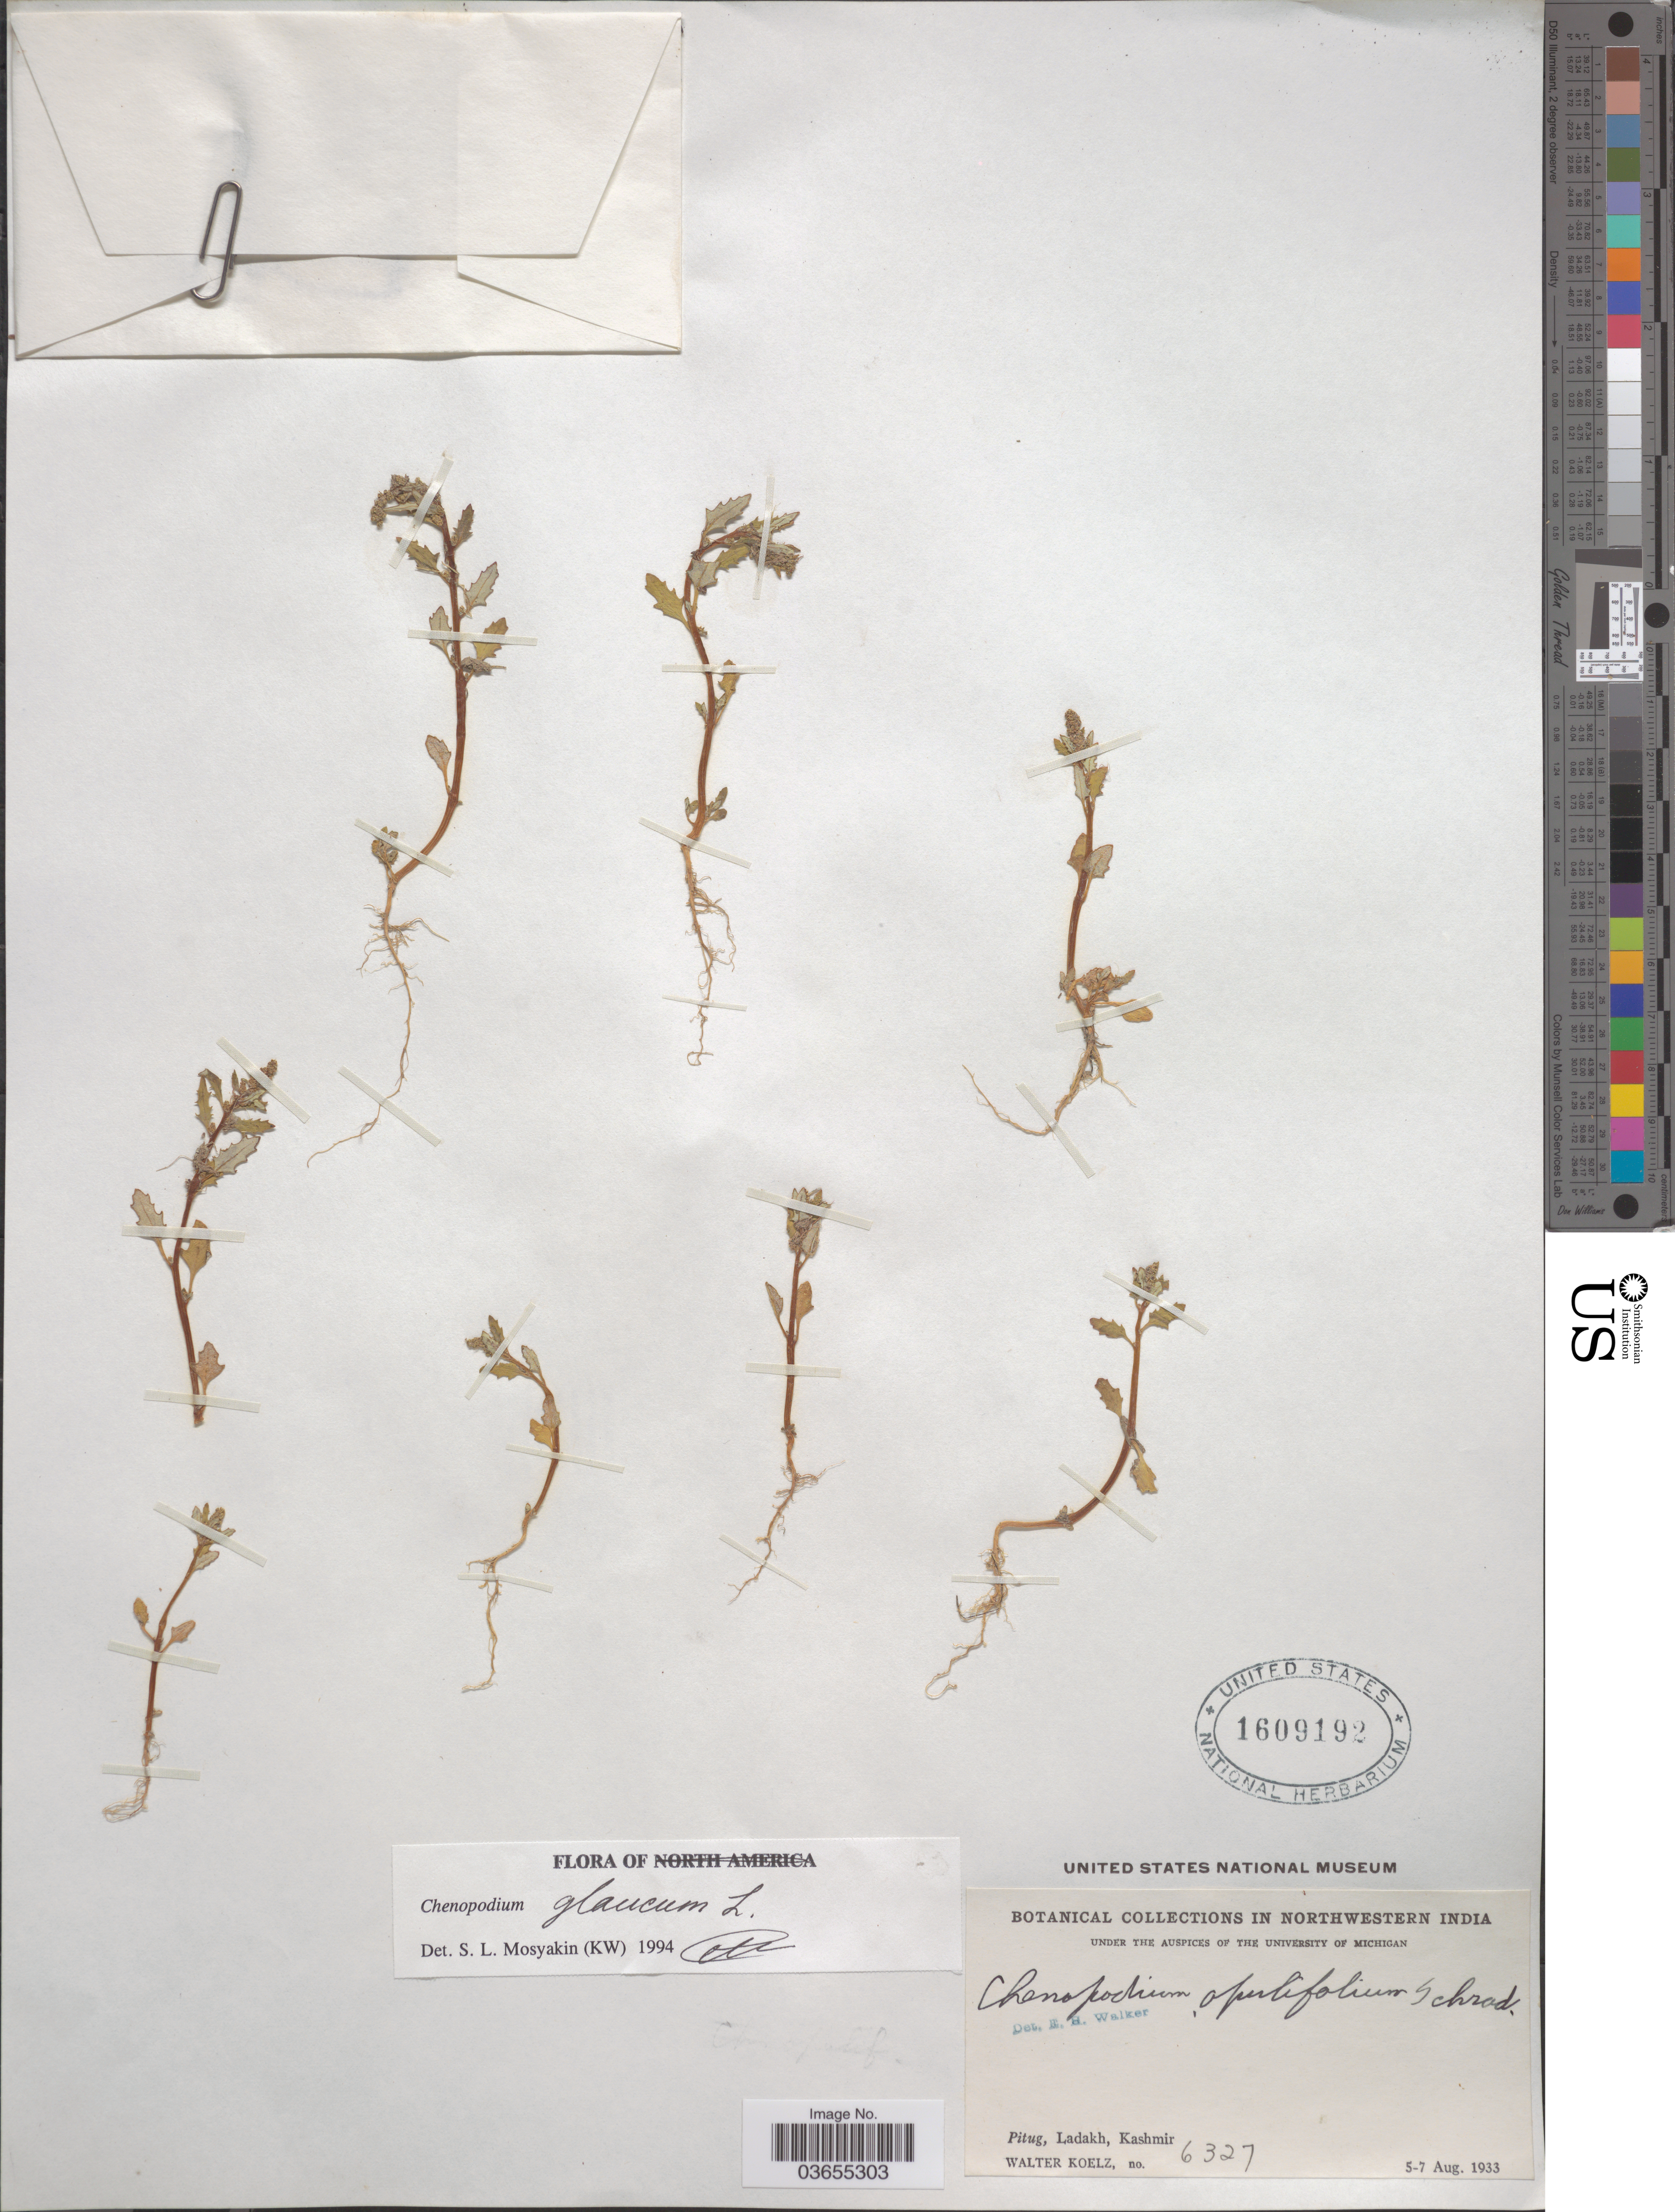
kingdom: Plantae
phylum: Tracheophyta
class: Magnoliopsida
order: Caryophyllales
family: Amaranthaceae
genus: Chenopodium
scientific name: Chenopodium glaucum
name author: L.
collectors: W. N. Koelz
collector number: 6327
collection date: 1933-08-05/1933-08-07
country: India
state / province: Jammu and Kashmir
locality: Northwestern India. Pitug, Ladakh, Kashmir.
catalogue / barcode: US 1609192